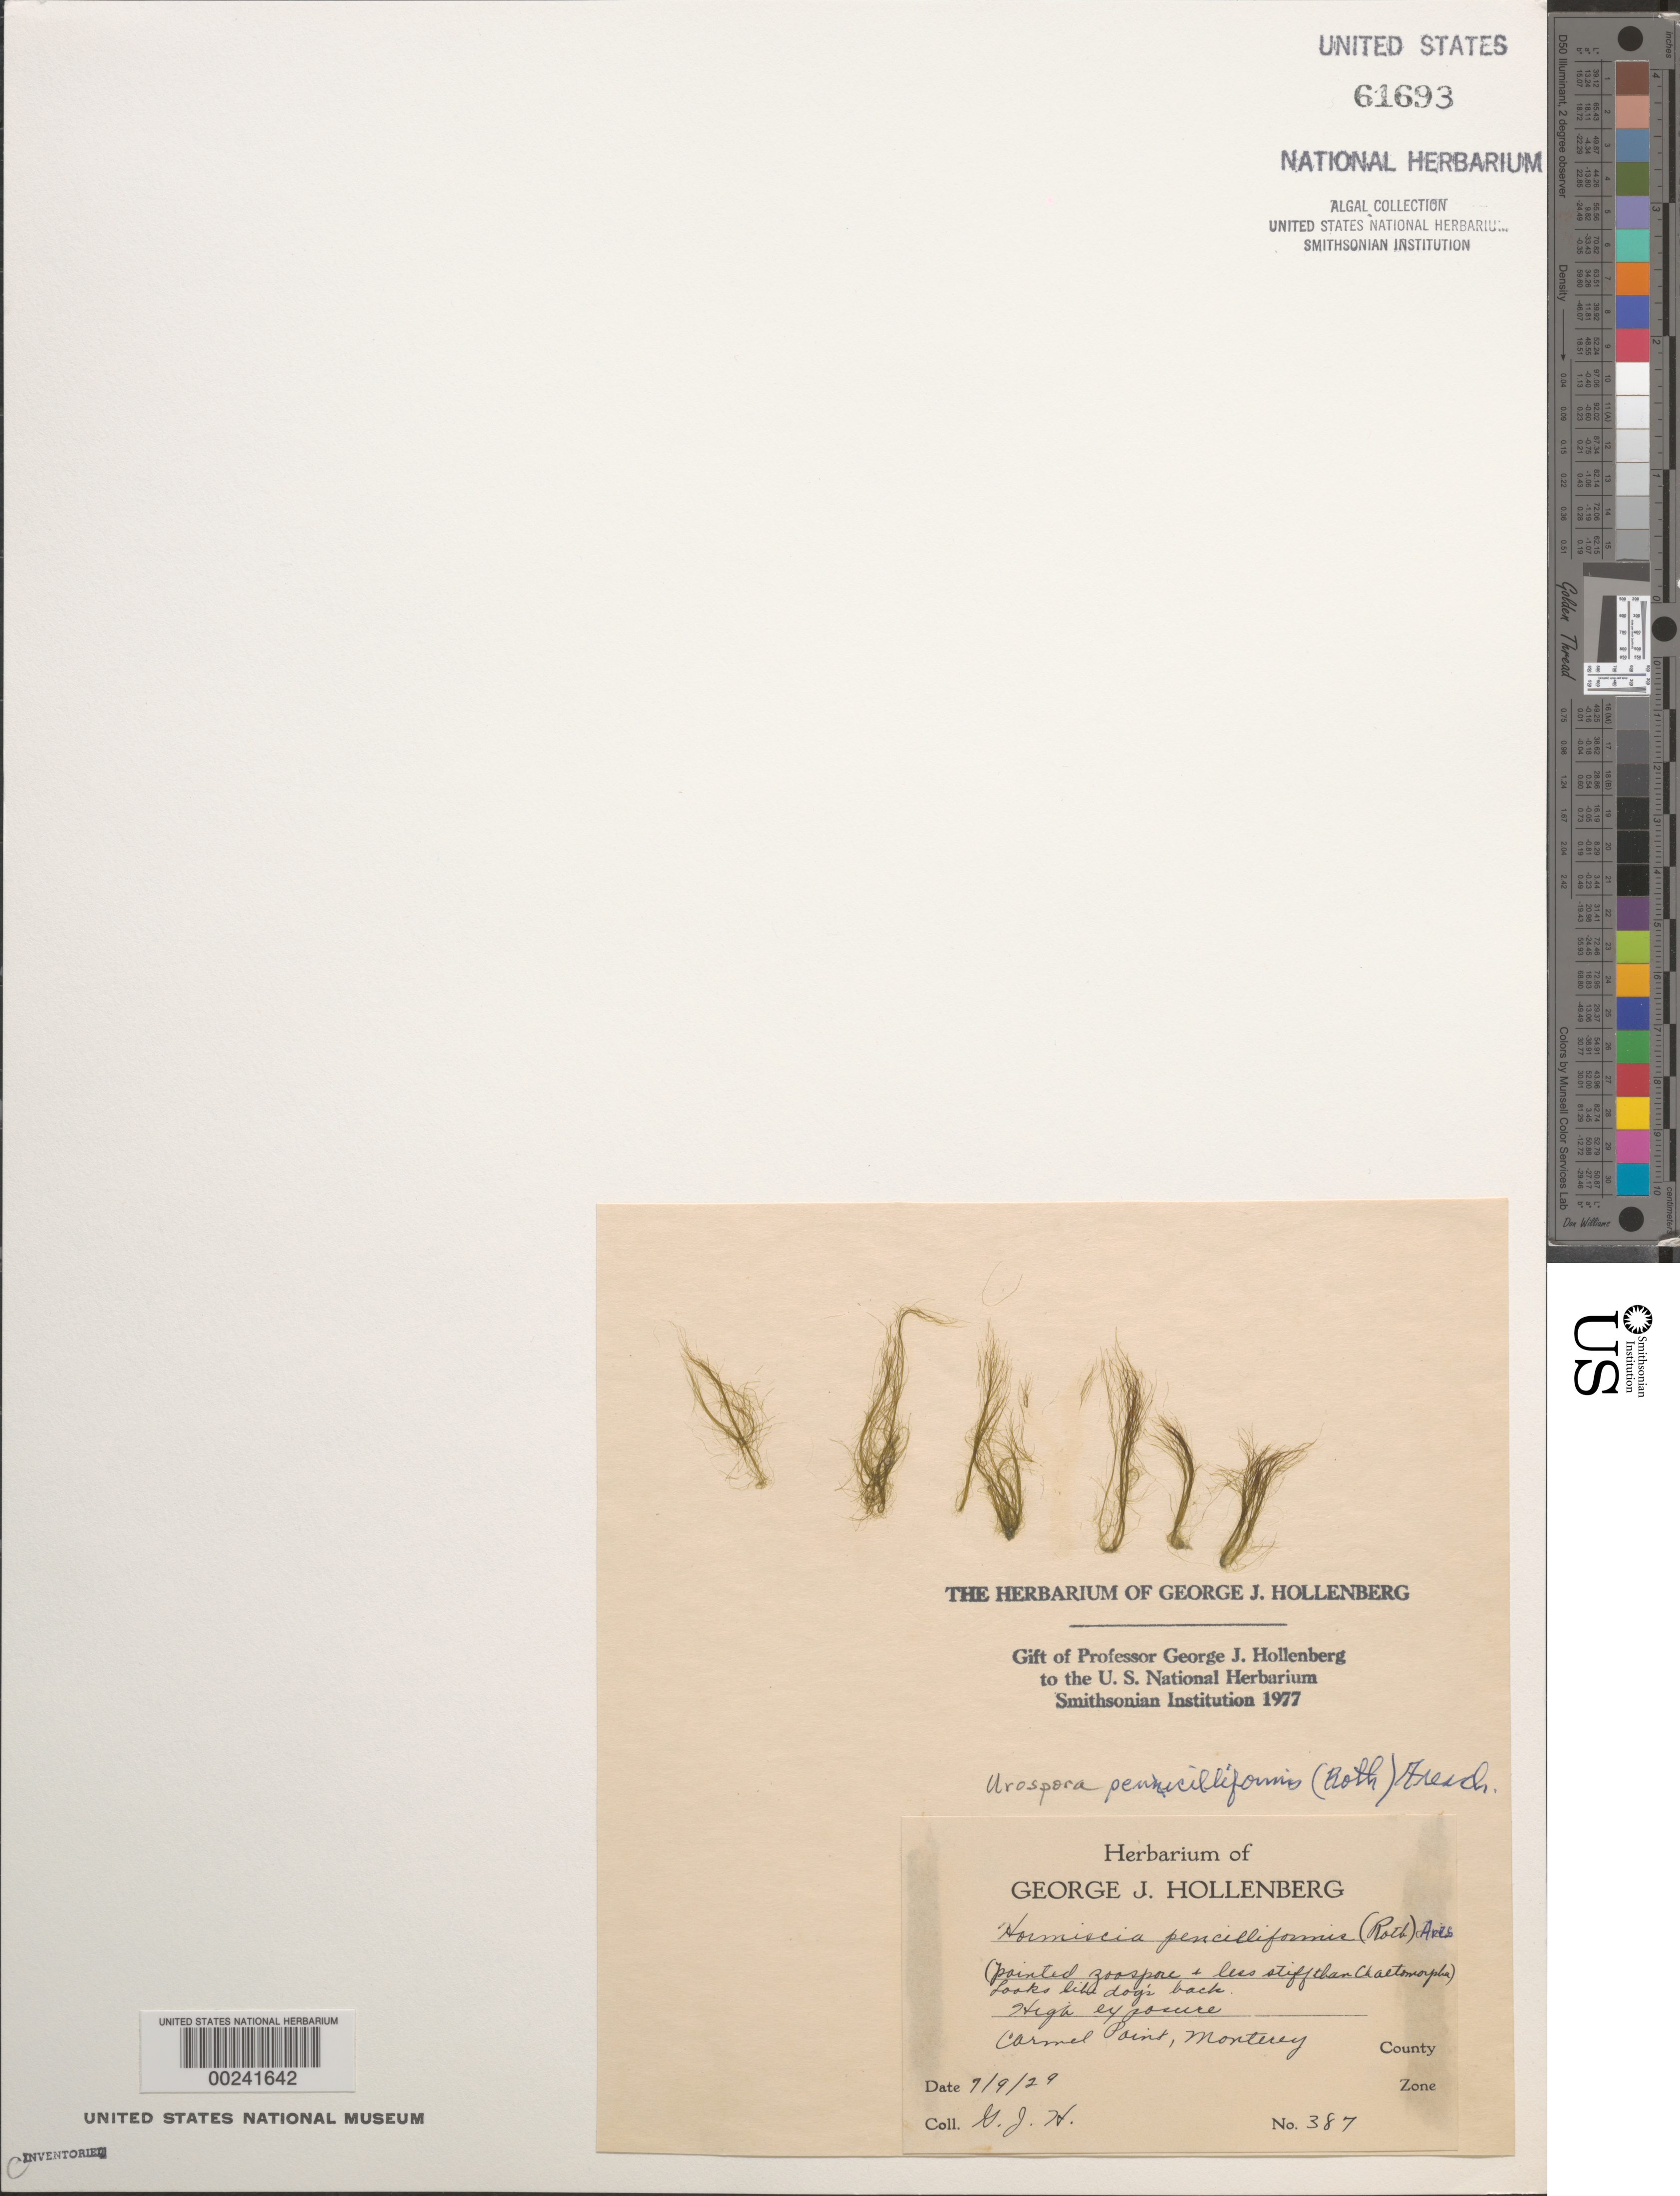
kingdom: Plantae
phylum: Chlorophyta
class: Ulvophyceae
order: Ulotrichales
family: Ulotrichaceae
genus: Urospora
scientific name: Urospora penicilliformis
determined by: Hollenberg, George J.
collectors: G. Hollenberg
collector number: GJH 387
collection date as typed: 09 Jul 1929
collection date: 1929-07-09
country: United States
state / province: California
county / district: Monterey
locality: Carmel Point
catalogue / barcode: US 61693